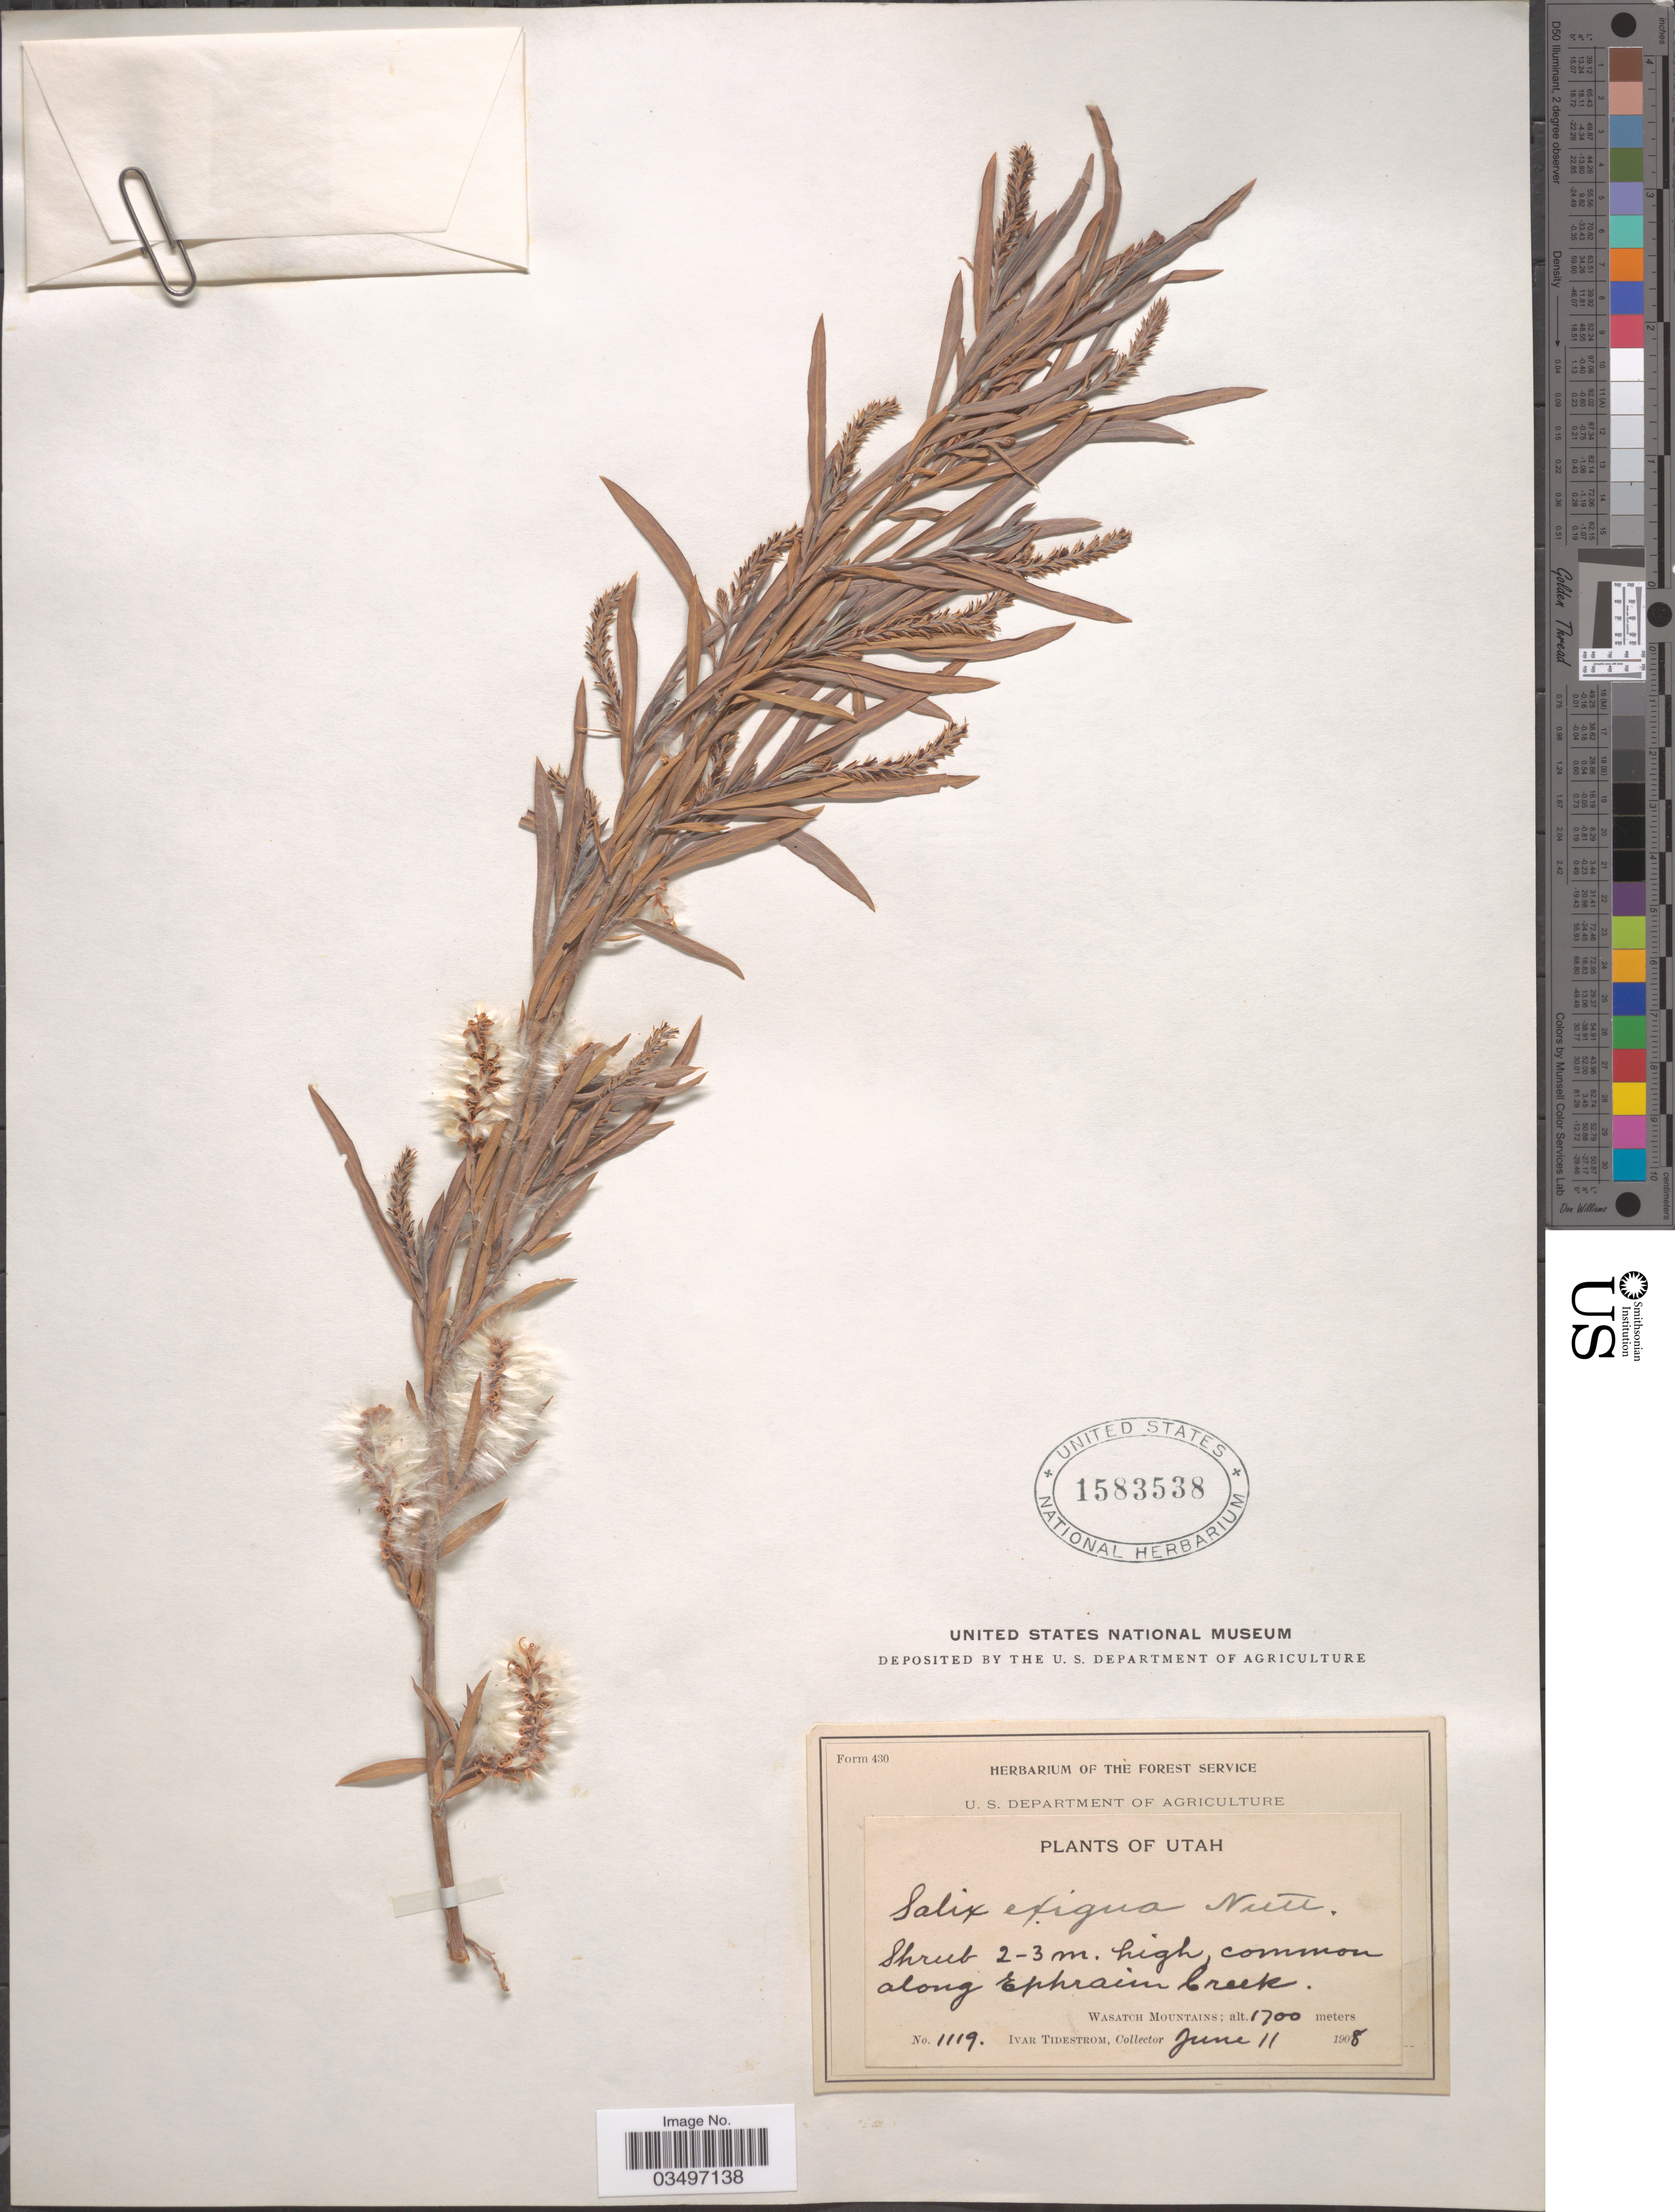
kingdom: Plantae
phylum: Tracheophyta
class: Magnoliopsida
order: Malpighiales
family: Salicaceae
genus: Salix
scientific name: Salix exigua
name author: Nutt.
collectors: I. F. Tidestrom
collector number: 1119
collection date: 1908-06-11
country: United States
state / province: Utah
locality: Along Ephraim Creek. Wasatch Mountains.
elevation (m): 1700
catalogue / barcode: US 1583538